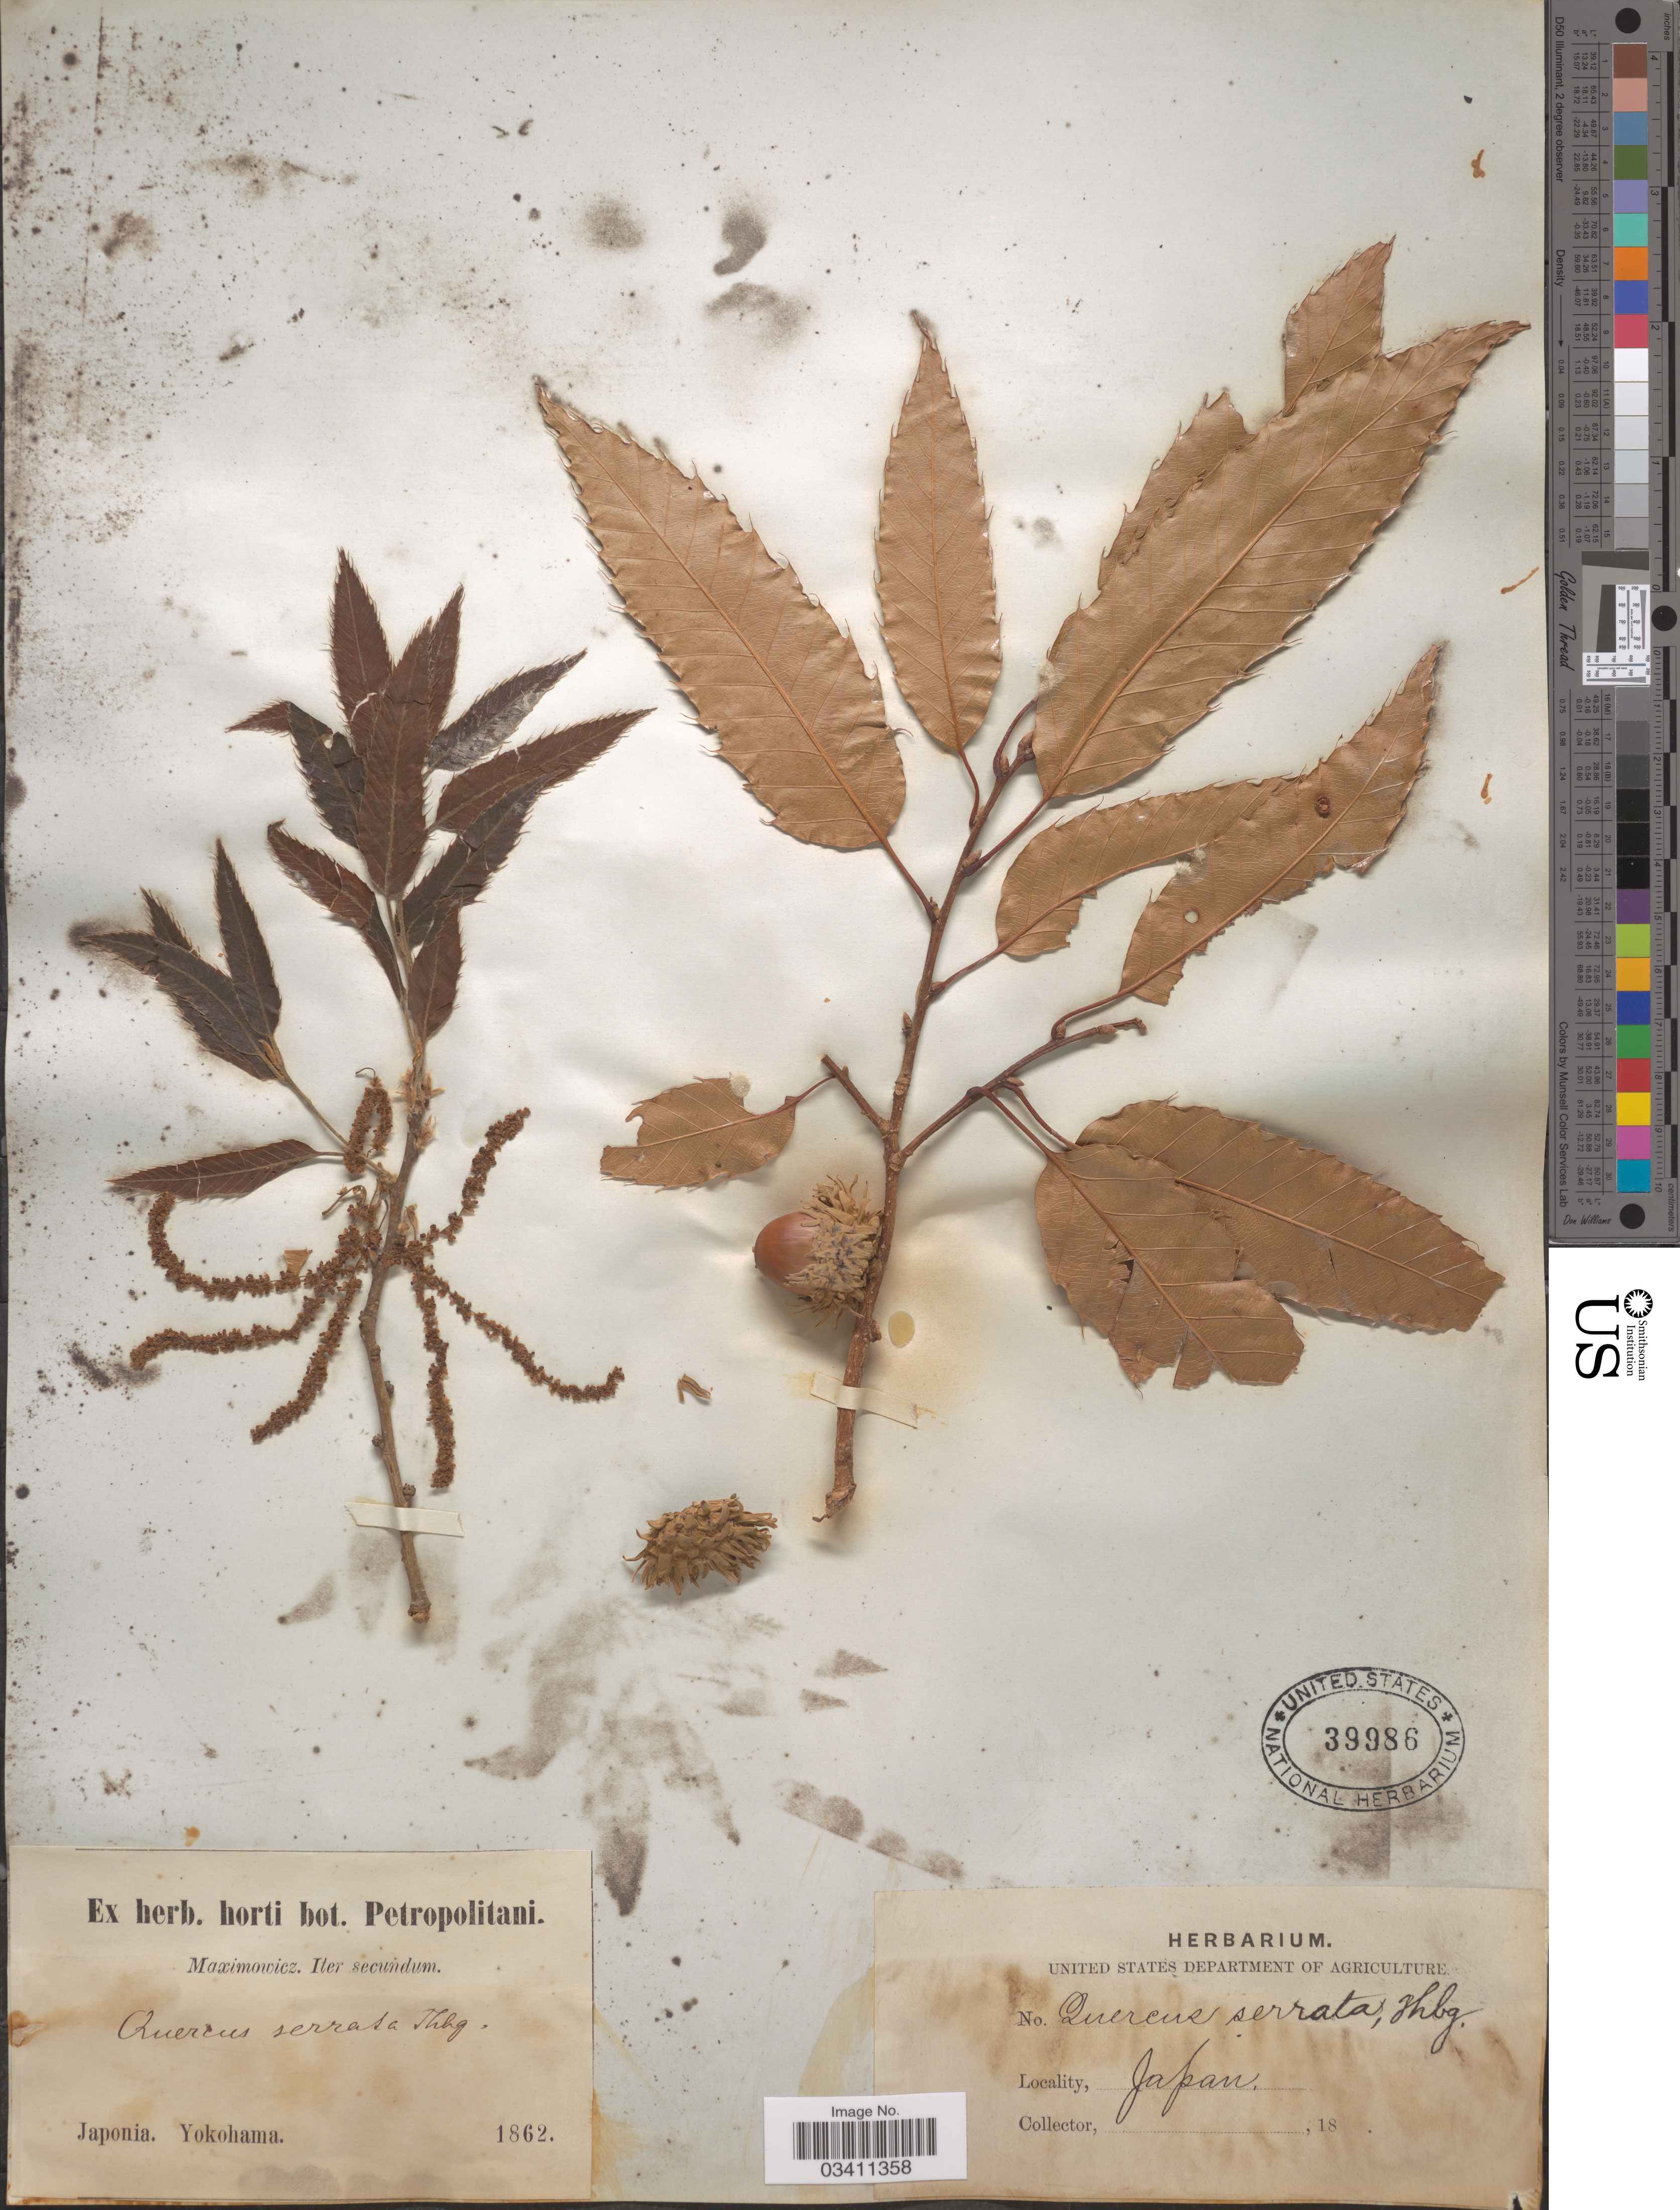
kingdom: Plantae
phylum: Tracheophyta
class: Magnoliopsida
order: Fagales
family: Fagaceae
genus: Quercus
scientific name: Quercus acutissima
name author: Carruth.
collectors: Maximowicz, --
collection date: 1862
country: Japan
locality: Yokohama.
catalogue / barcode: US 39986